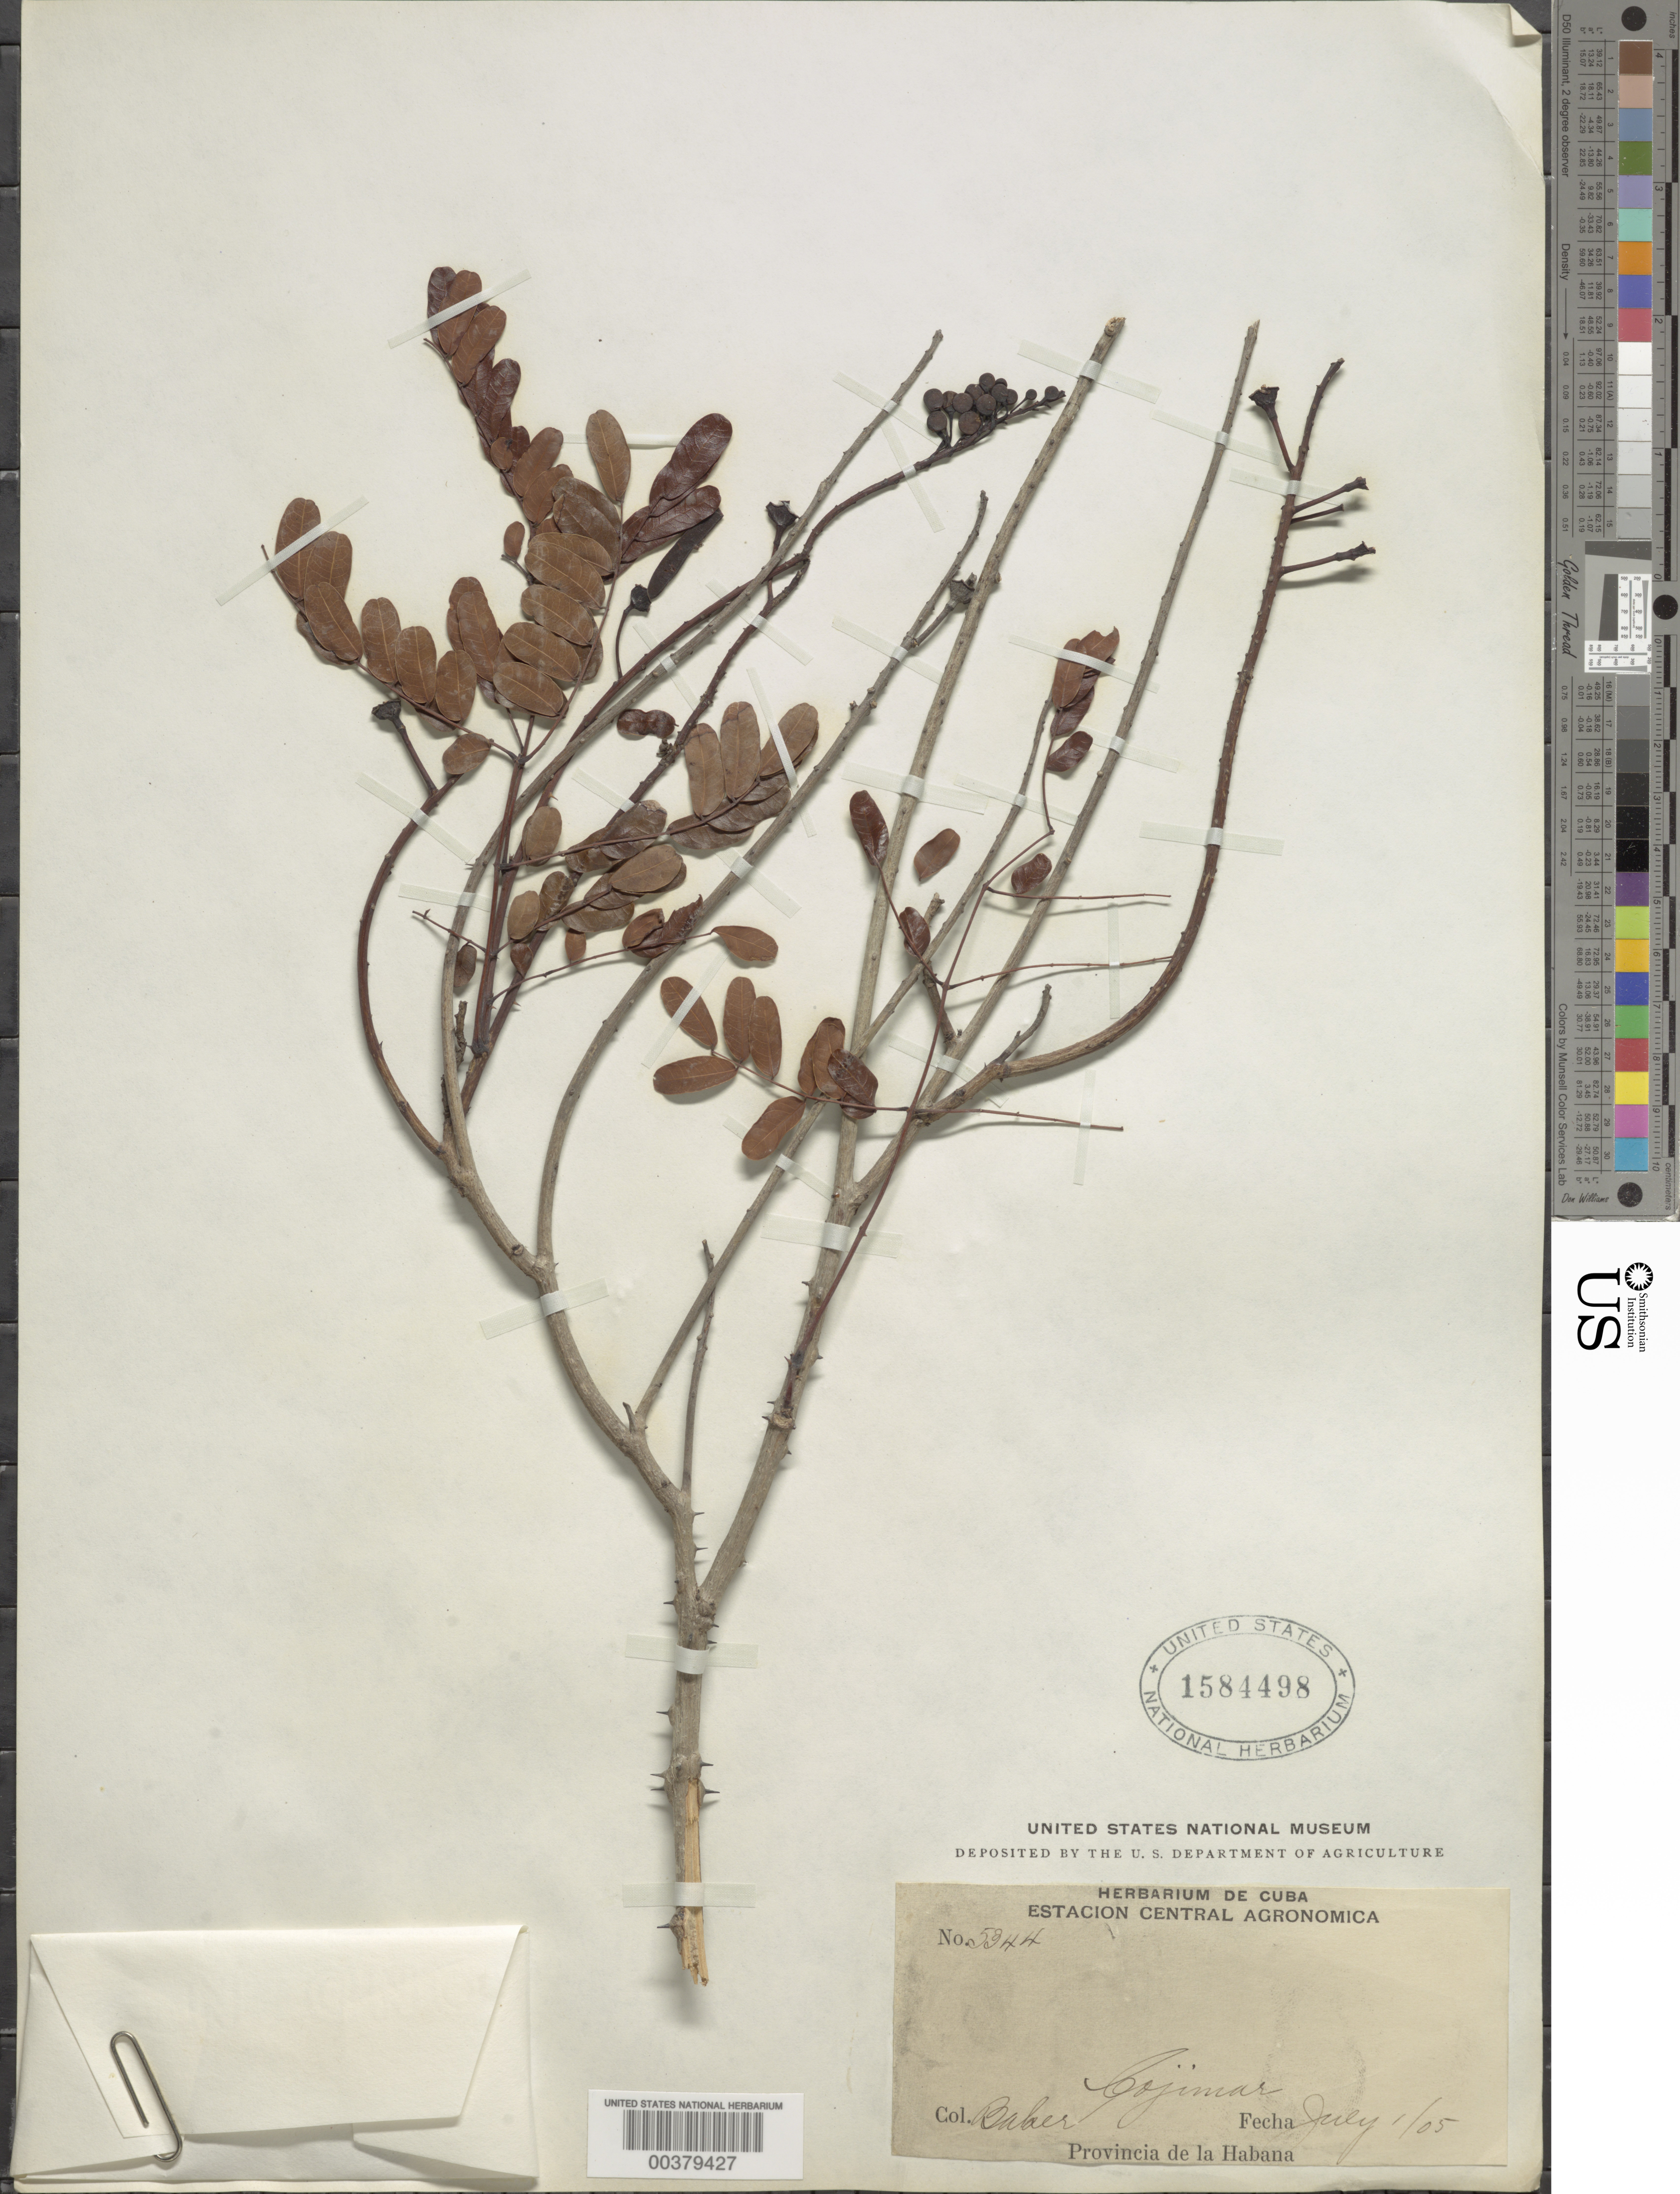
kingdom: Plantae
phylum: Tracheophyta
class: Magnoliopsida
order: Fabales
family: Fabaceae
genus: Caesalpinia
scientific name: Caesalpinia bahamensis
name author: Lam.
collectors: -. Baber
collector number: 5344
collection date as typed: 01 Jul 1905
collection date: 1905-07-01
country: Cuba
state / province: La Habana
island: Greater Antilles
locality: Cojimar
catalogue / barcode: US 1584498